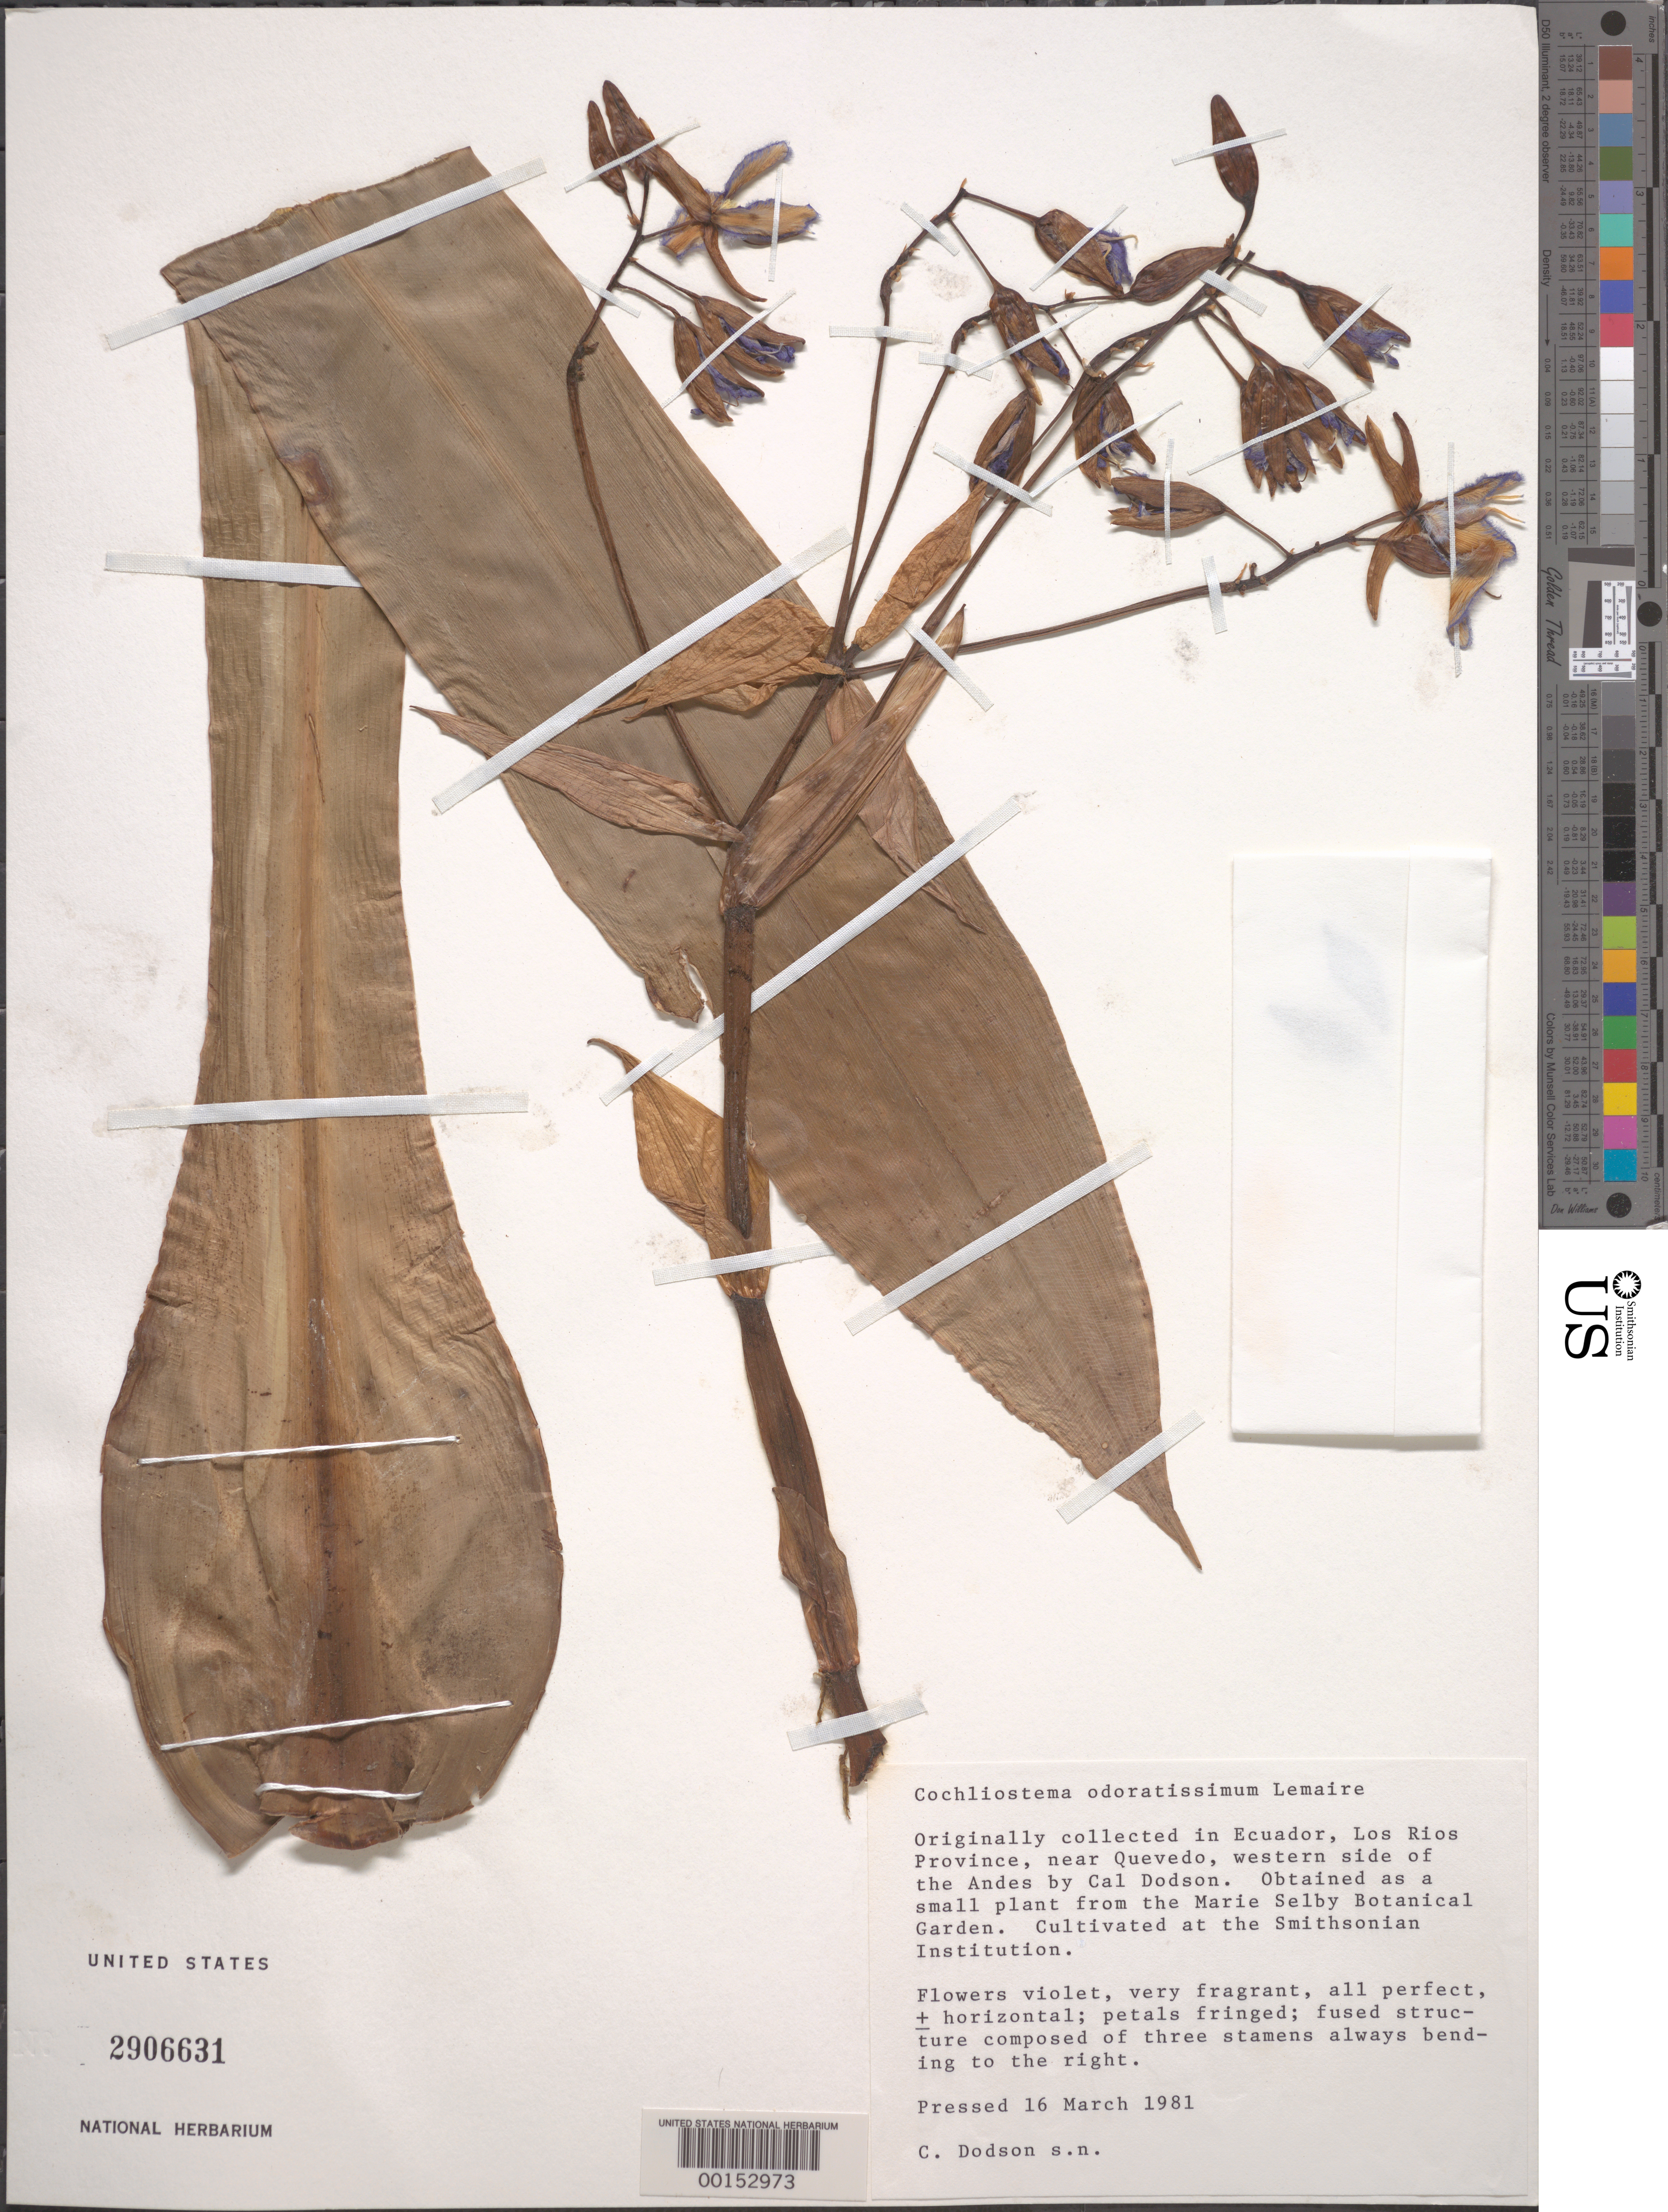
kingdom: Plantae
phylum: Tracheophyta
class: Liliopsida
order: Commelinales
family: Commelinaceae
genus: Cochliostema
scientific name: Cochliostema odoratissimum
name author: Lem.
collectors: C. H. Dodson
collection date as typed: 16 Mar 1981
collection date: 1981-03-16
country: Ecuador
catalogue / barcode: US 2906631